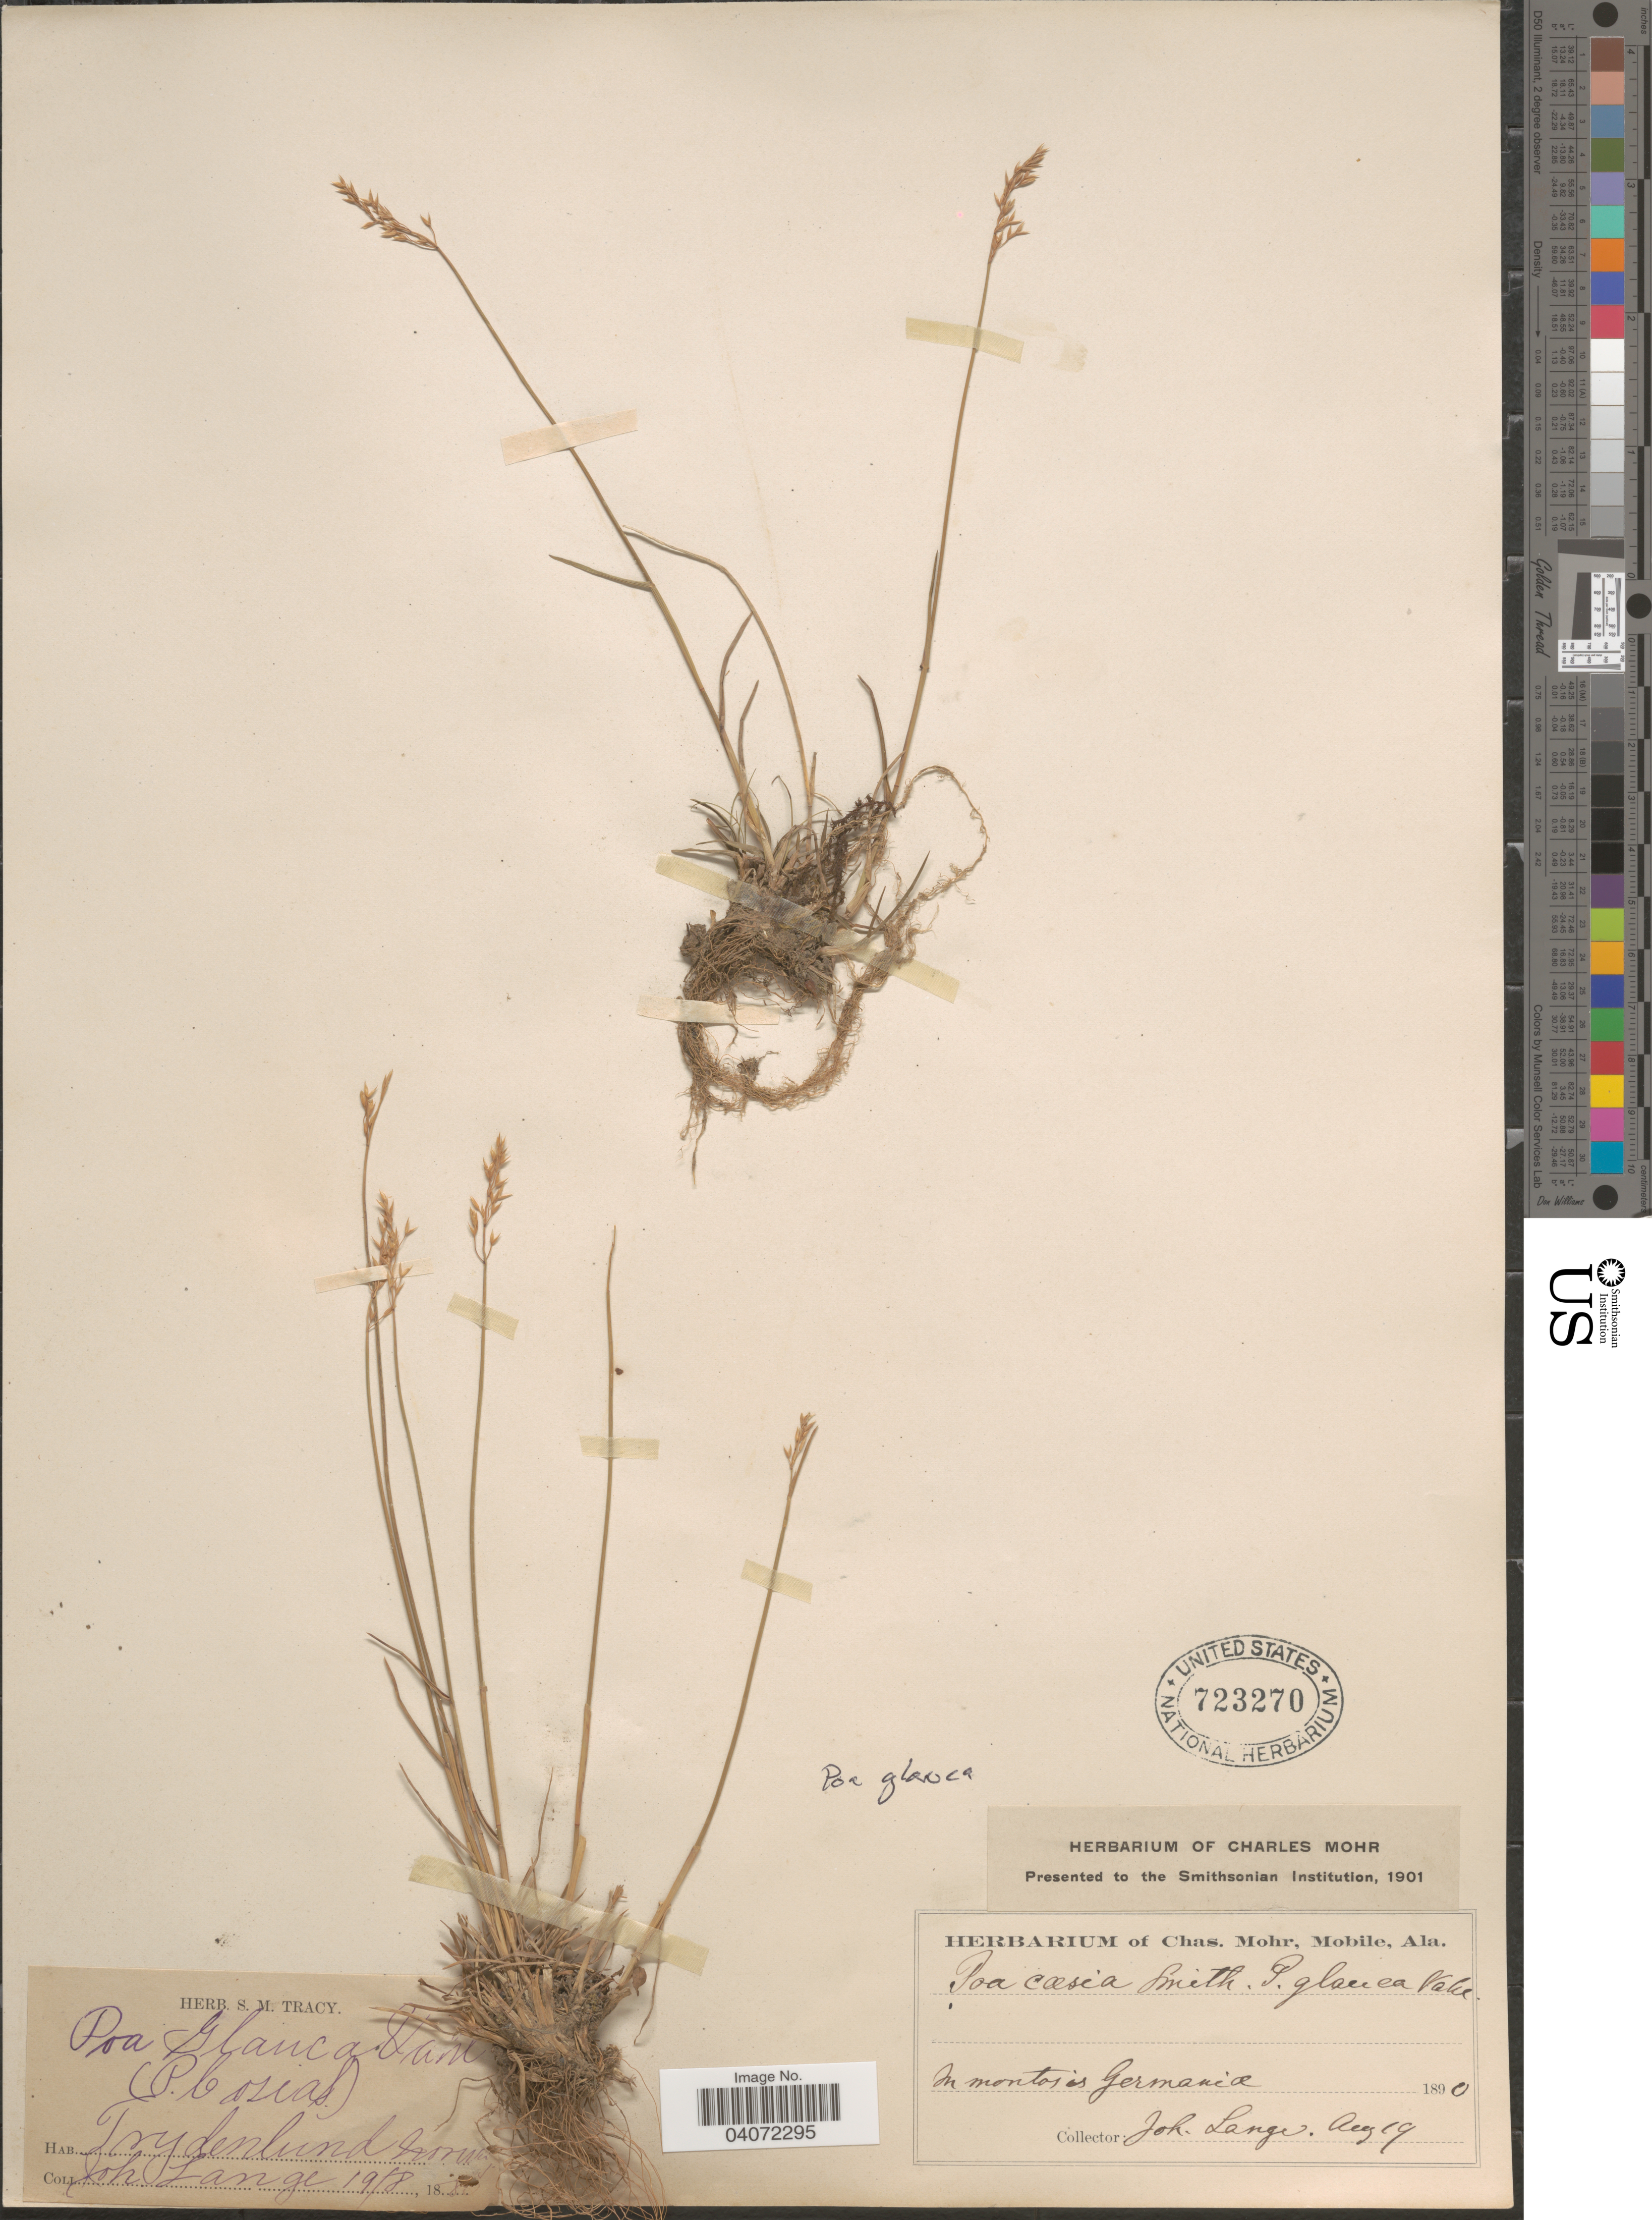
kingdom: Plantae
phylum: Tracheophyta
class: Liliopsida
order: Poales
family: Poaceae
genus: Poa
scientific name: Poa glauca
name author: Vahl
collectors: J. M. C. Lange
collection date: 1890-08-19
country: Germany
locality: Trydenlund nor [illegible text]. In montis is Germaniæ.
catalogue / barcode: US 723270